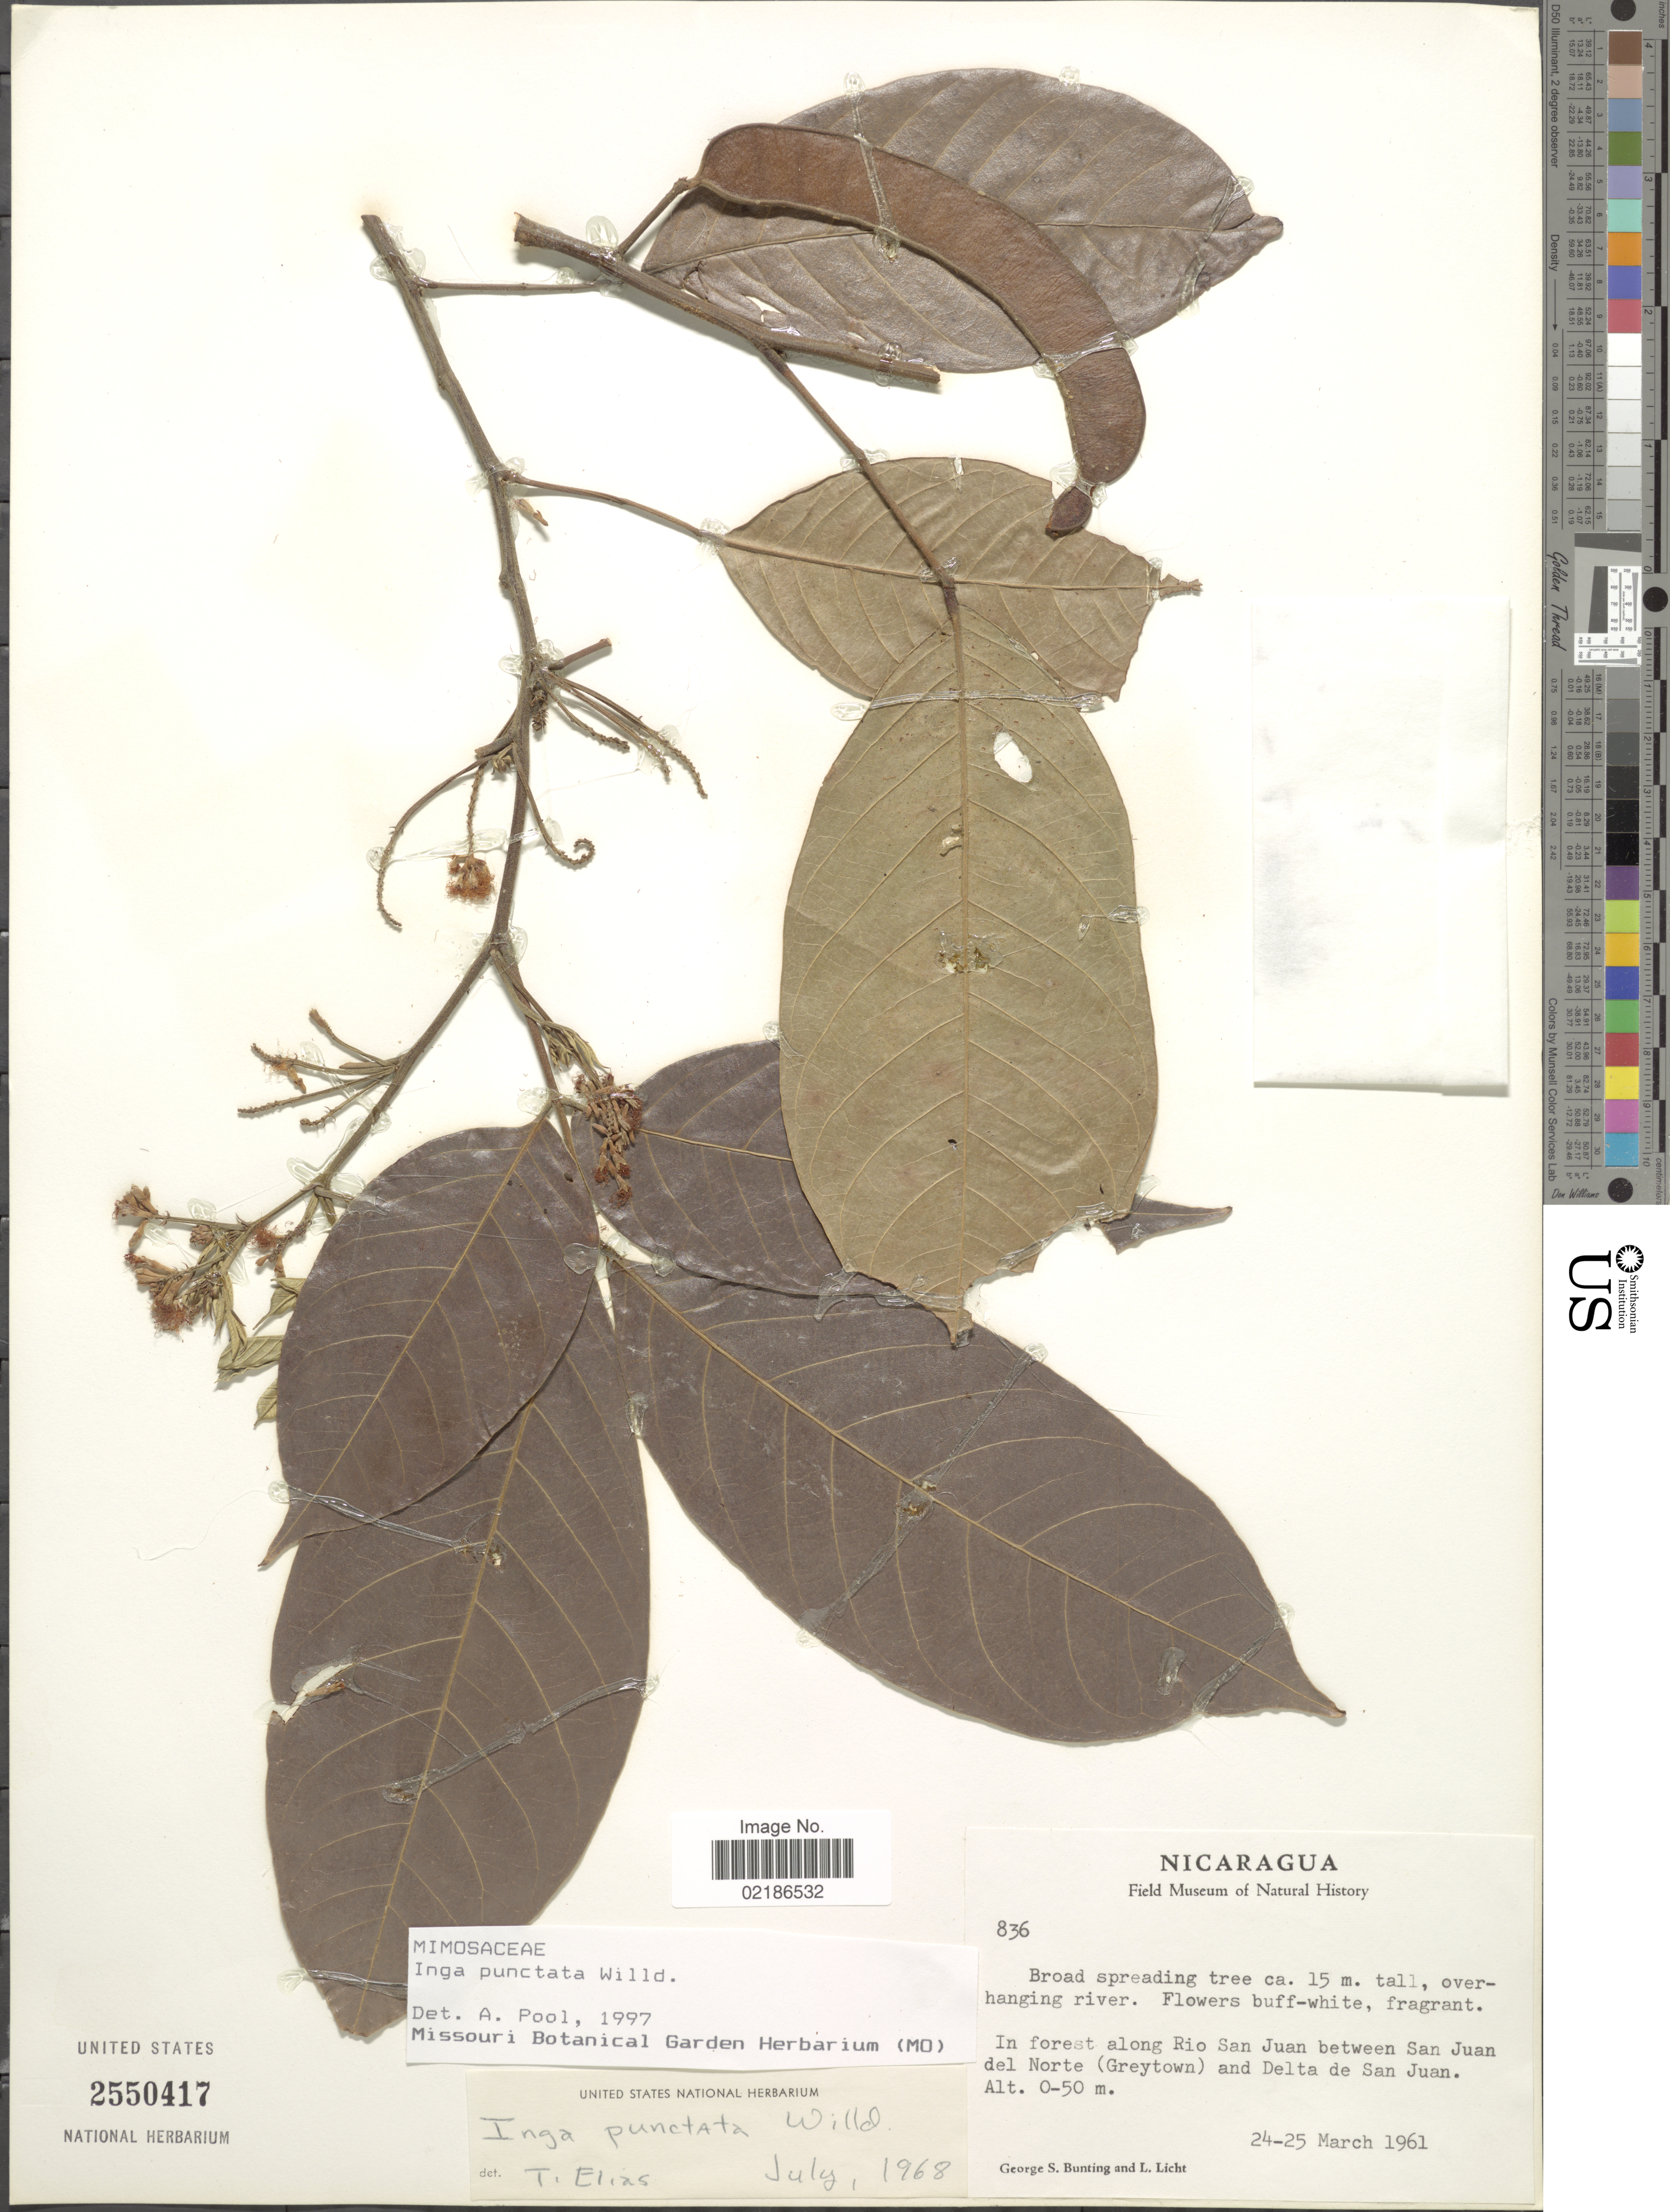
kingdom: Plantae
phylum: Tracheophyta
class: Magnoliopsida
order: Fabales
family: Fabaceae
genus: Inga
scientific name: Inga punctata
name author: Willd.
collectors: G. S. Bunting & L. Licht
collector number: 836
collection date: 1961-03-24/1961-03-25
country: Nicaragua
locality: Along Rio San Juan between San Juan del Norte (Greytown) and Delta de San Juan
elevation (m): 0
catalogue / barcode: US 2550417